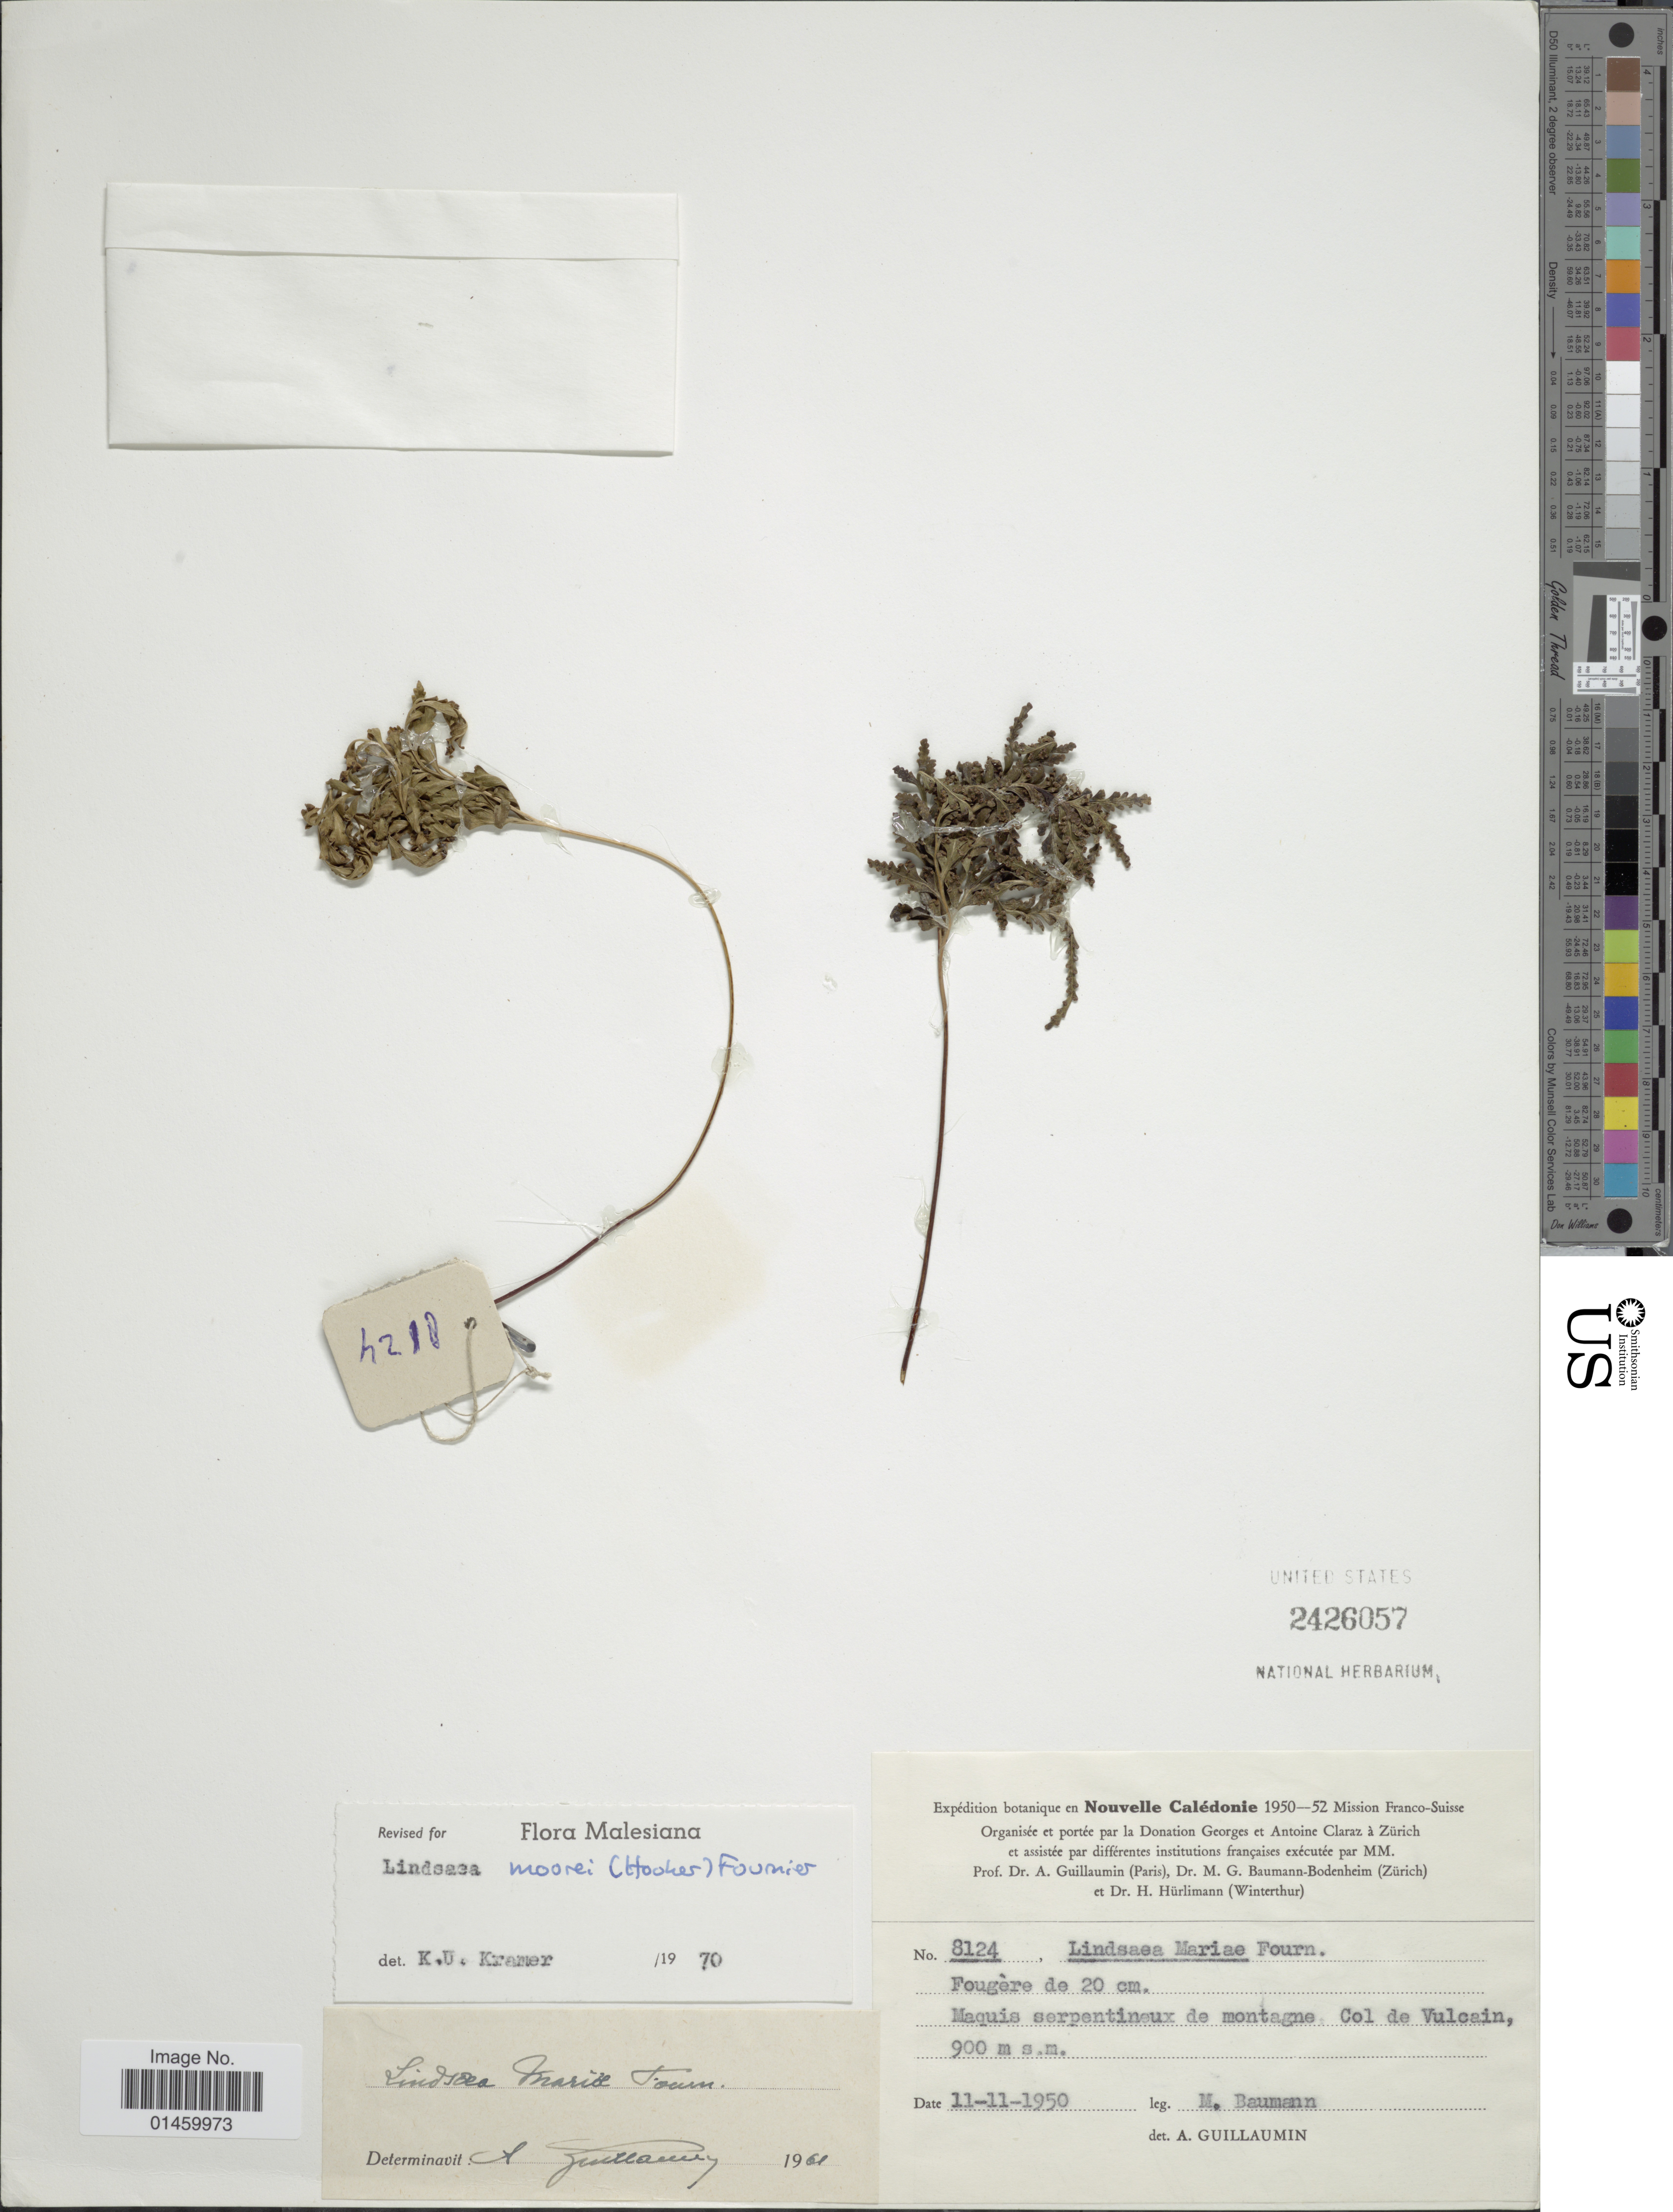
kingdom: Plantae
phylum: Tracheophyta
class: Polypodiopsida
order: Polypodiales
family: Lindsaeaceae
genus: Lindsaea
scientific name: Lindsaea moorei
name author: (Hook.) E. Fourn.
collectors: M. Baumann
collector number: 8124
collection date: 1950-11-11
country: New Caledonia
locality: Nouvelle Caledonie. Maquis serpentineux de montagne Col de Vulcain.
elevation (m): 900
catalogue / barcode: US 2426057